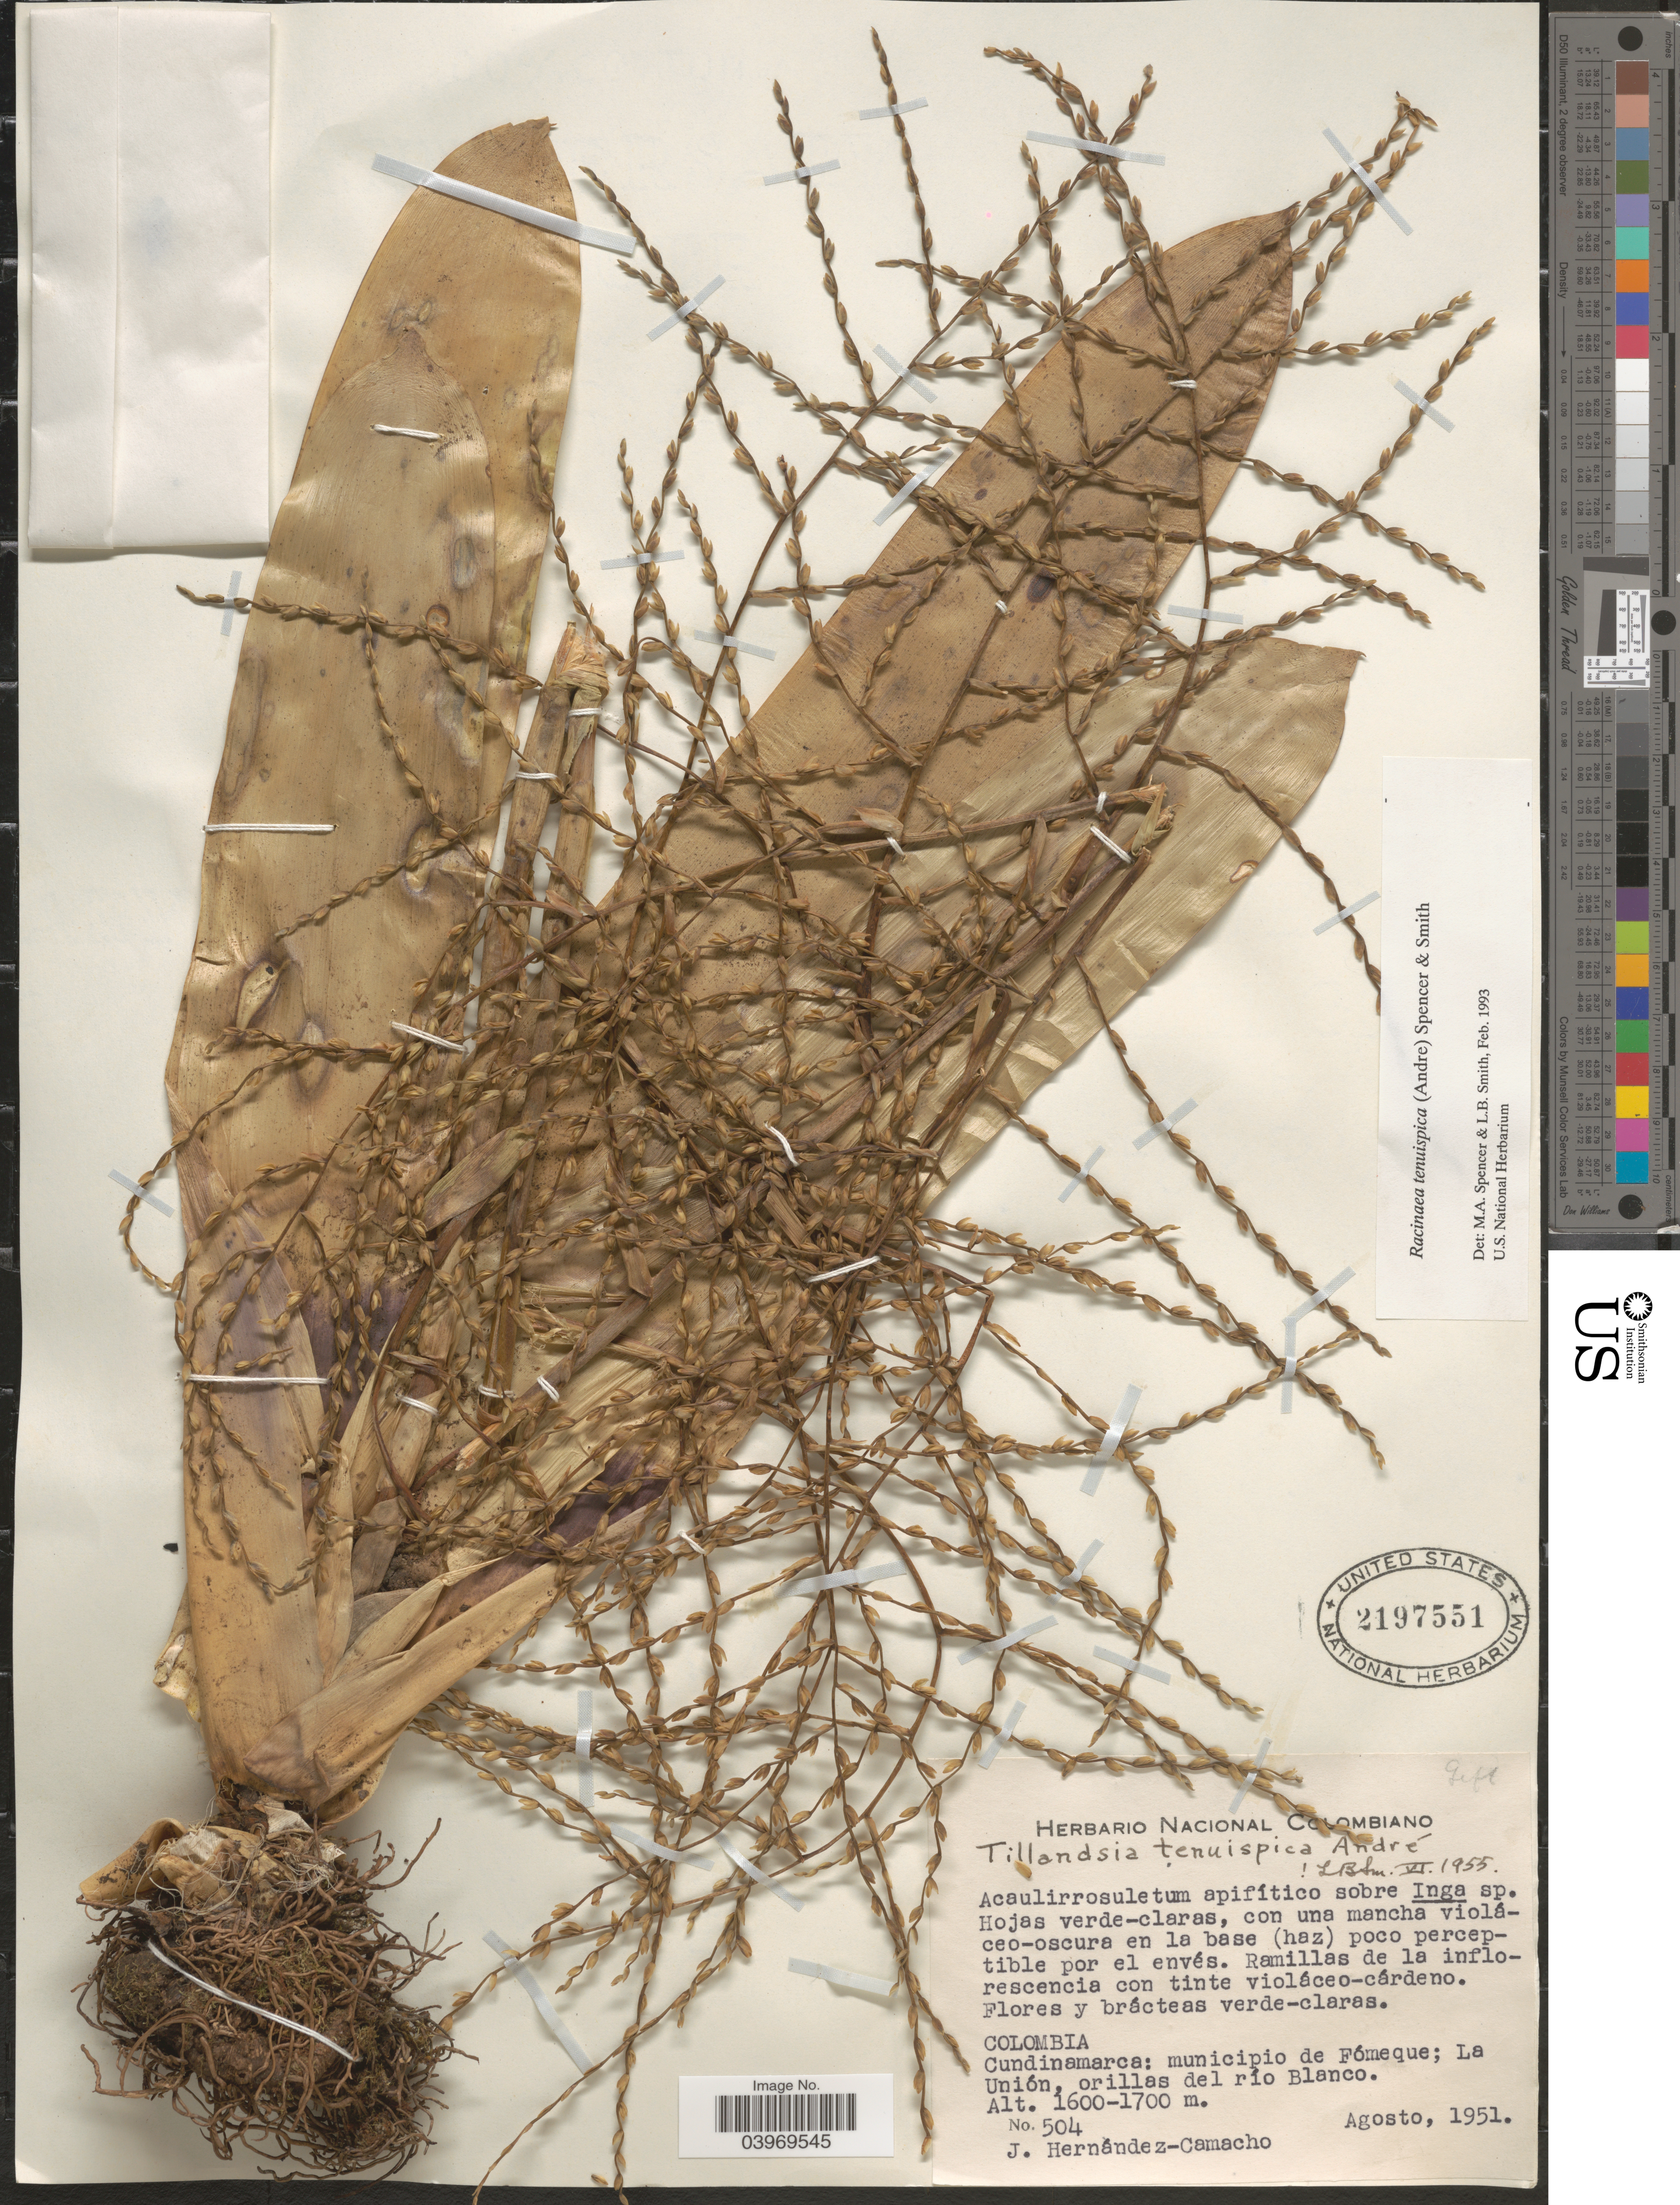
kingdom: Plantae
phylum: Tracheophyta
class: Liliopsida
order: Poales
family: Bromeliaceae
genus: Racinaea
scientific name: Racinaea tenuispica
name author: (André) M.A. Spencer & L.B. Sm.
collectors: J. Hernández-Camacho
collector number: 504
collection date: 1951-08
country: Colombia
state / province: Cundinamarca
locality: Municipio de Fómeque; La Unión, orillas del río Blanco.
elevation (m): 1600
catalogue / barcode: US 2197551